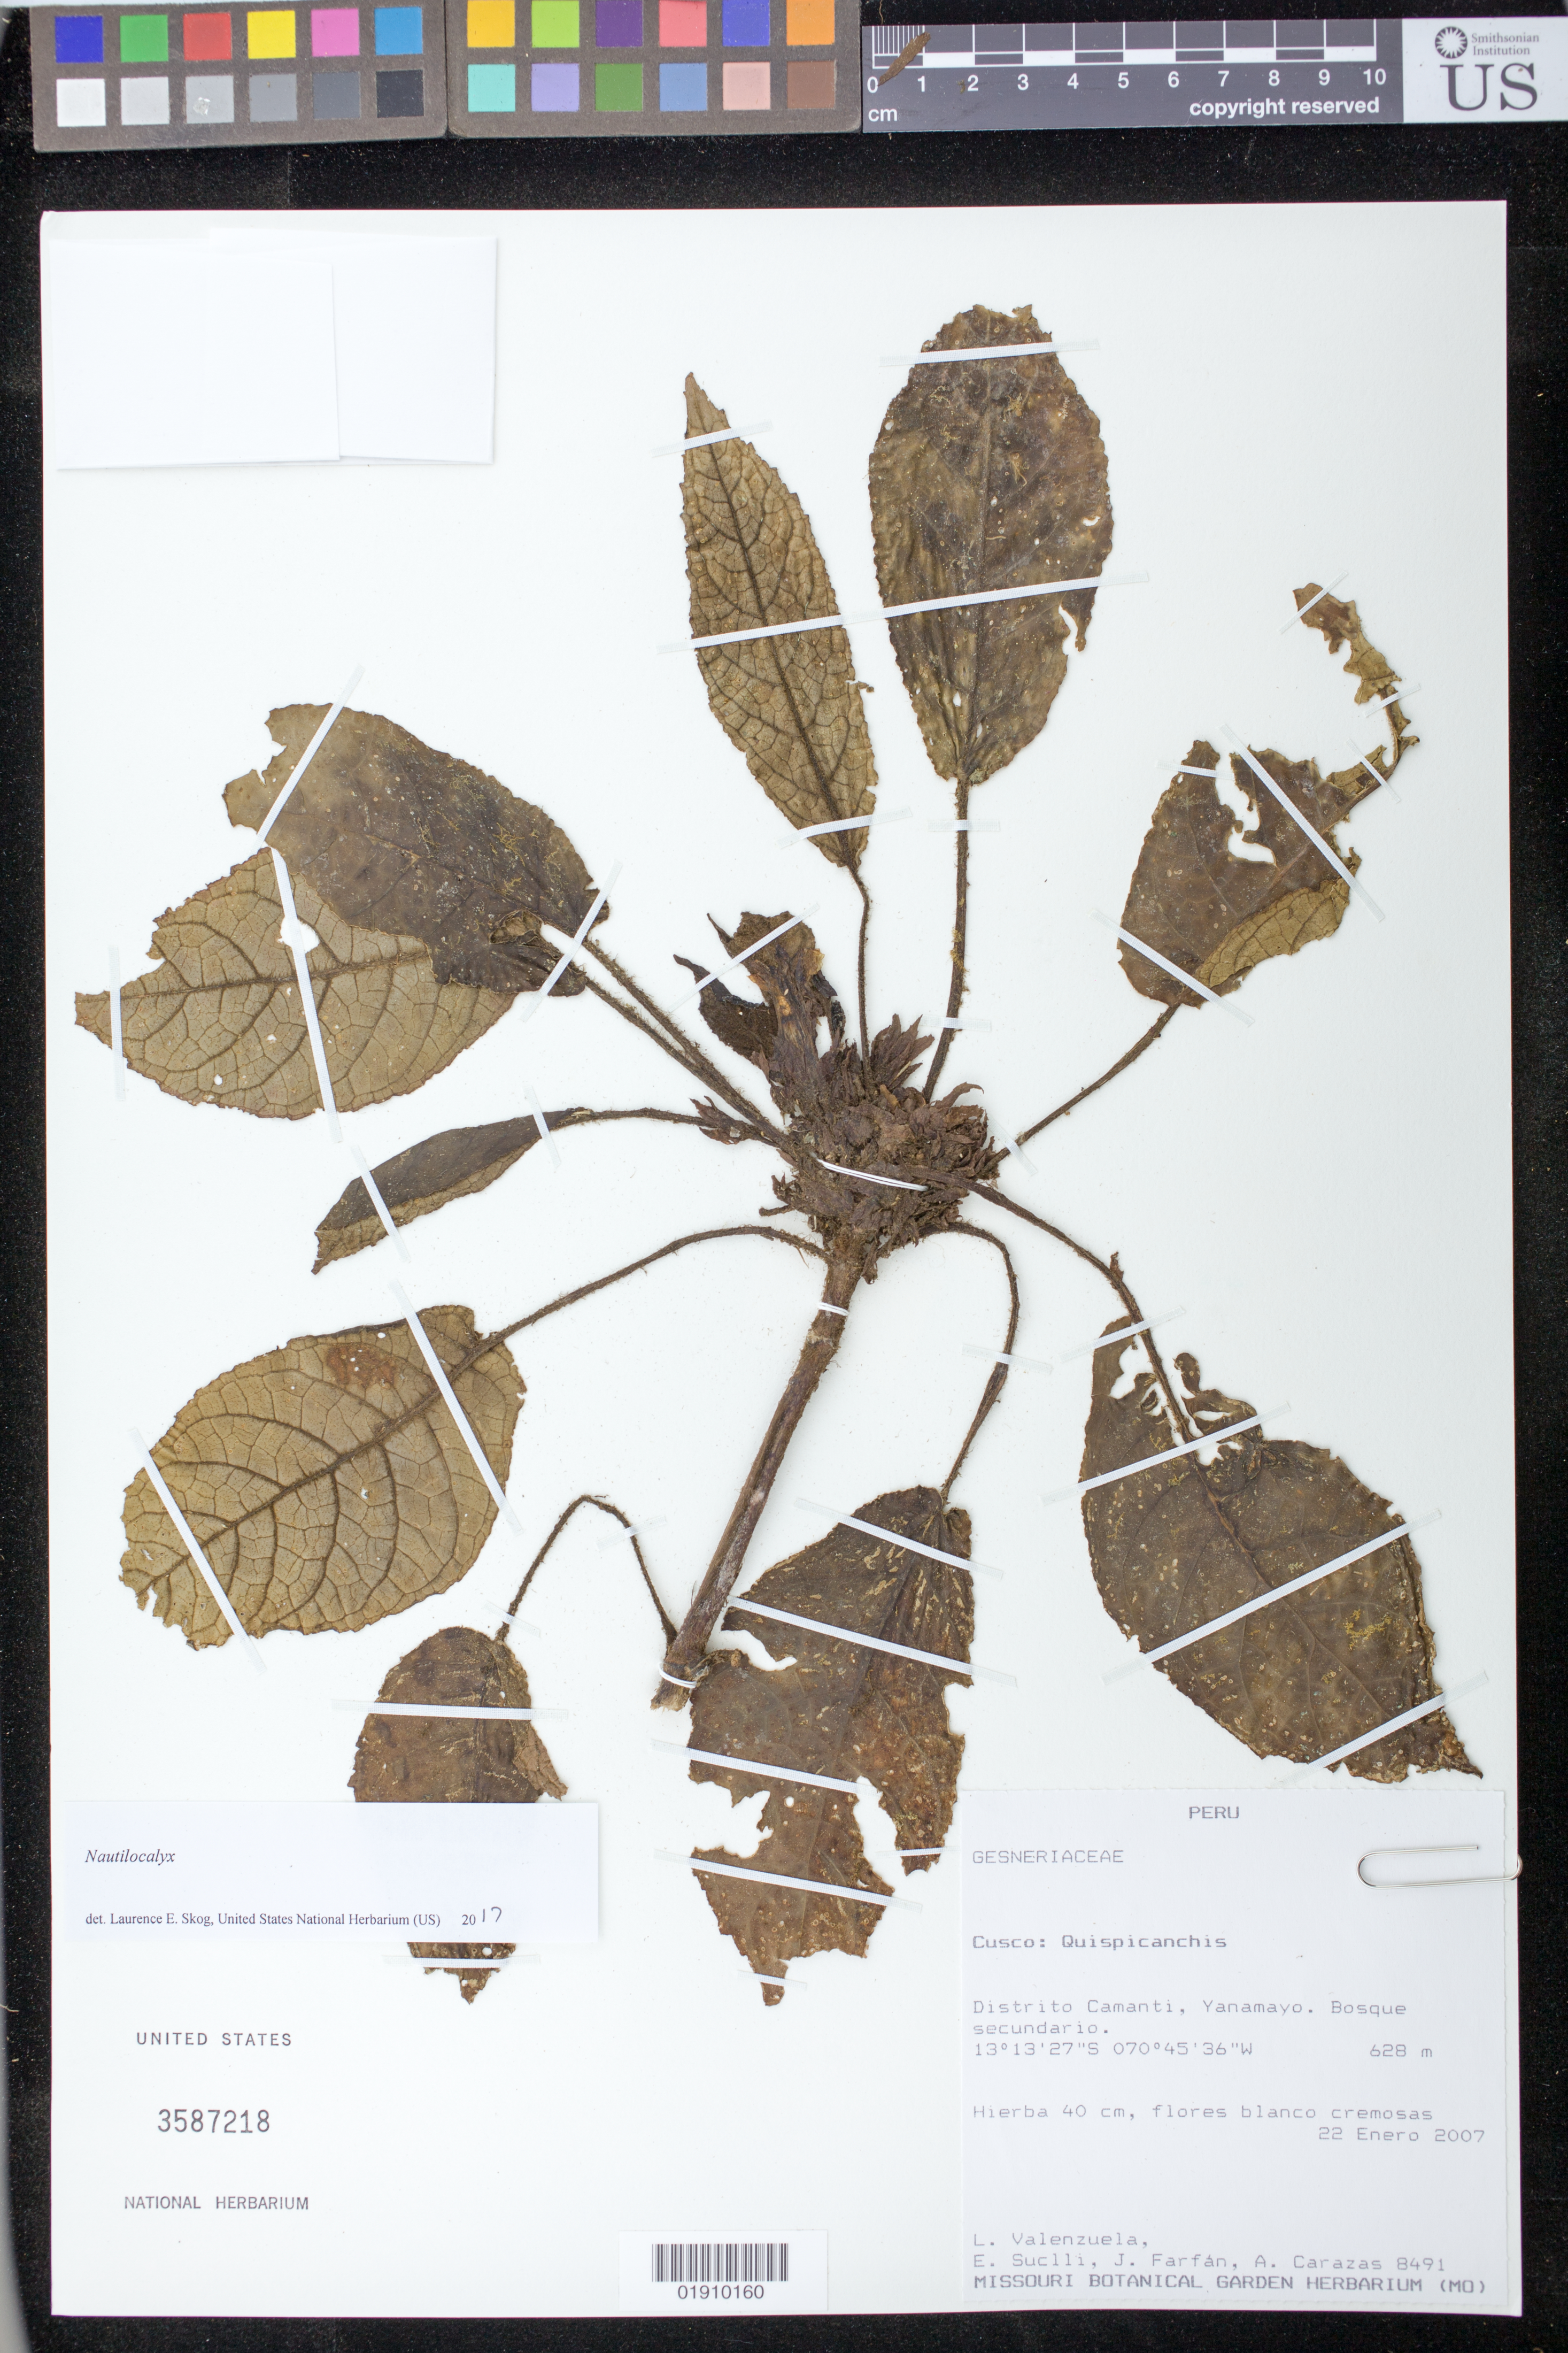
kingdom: Plantae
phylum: Tracheophyta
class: Magnoliopsida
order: Lamiales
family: Gesneriaceae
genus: Nautilocalyx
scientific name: Nautilocalyx sp.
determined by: Skog, Laurence E.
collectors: L. Valenzuela, E. Suclli, J. Farfán & A. Carazas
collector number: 8491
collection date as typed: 22 Enero 2007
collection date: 2007-01-22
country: Peru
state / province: Cusco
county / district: Quispicanchis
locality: Distrito Camanti, Yanamayo.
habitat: Bosque secundario.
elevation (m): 628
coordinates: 13 13 27 S, 070 45 36 W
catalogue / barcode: US 3587218